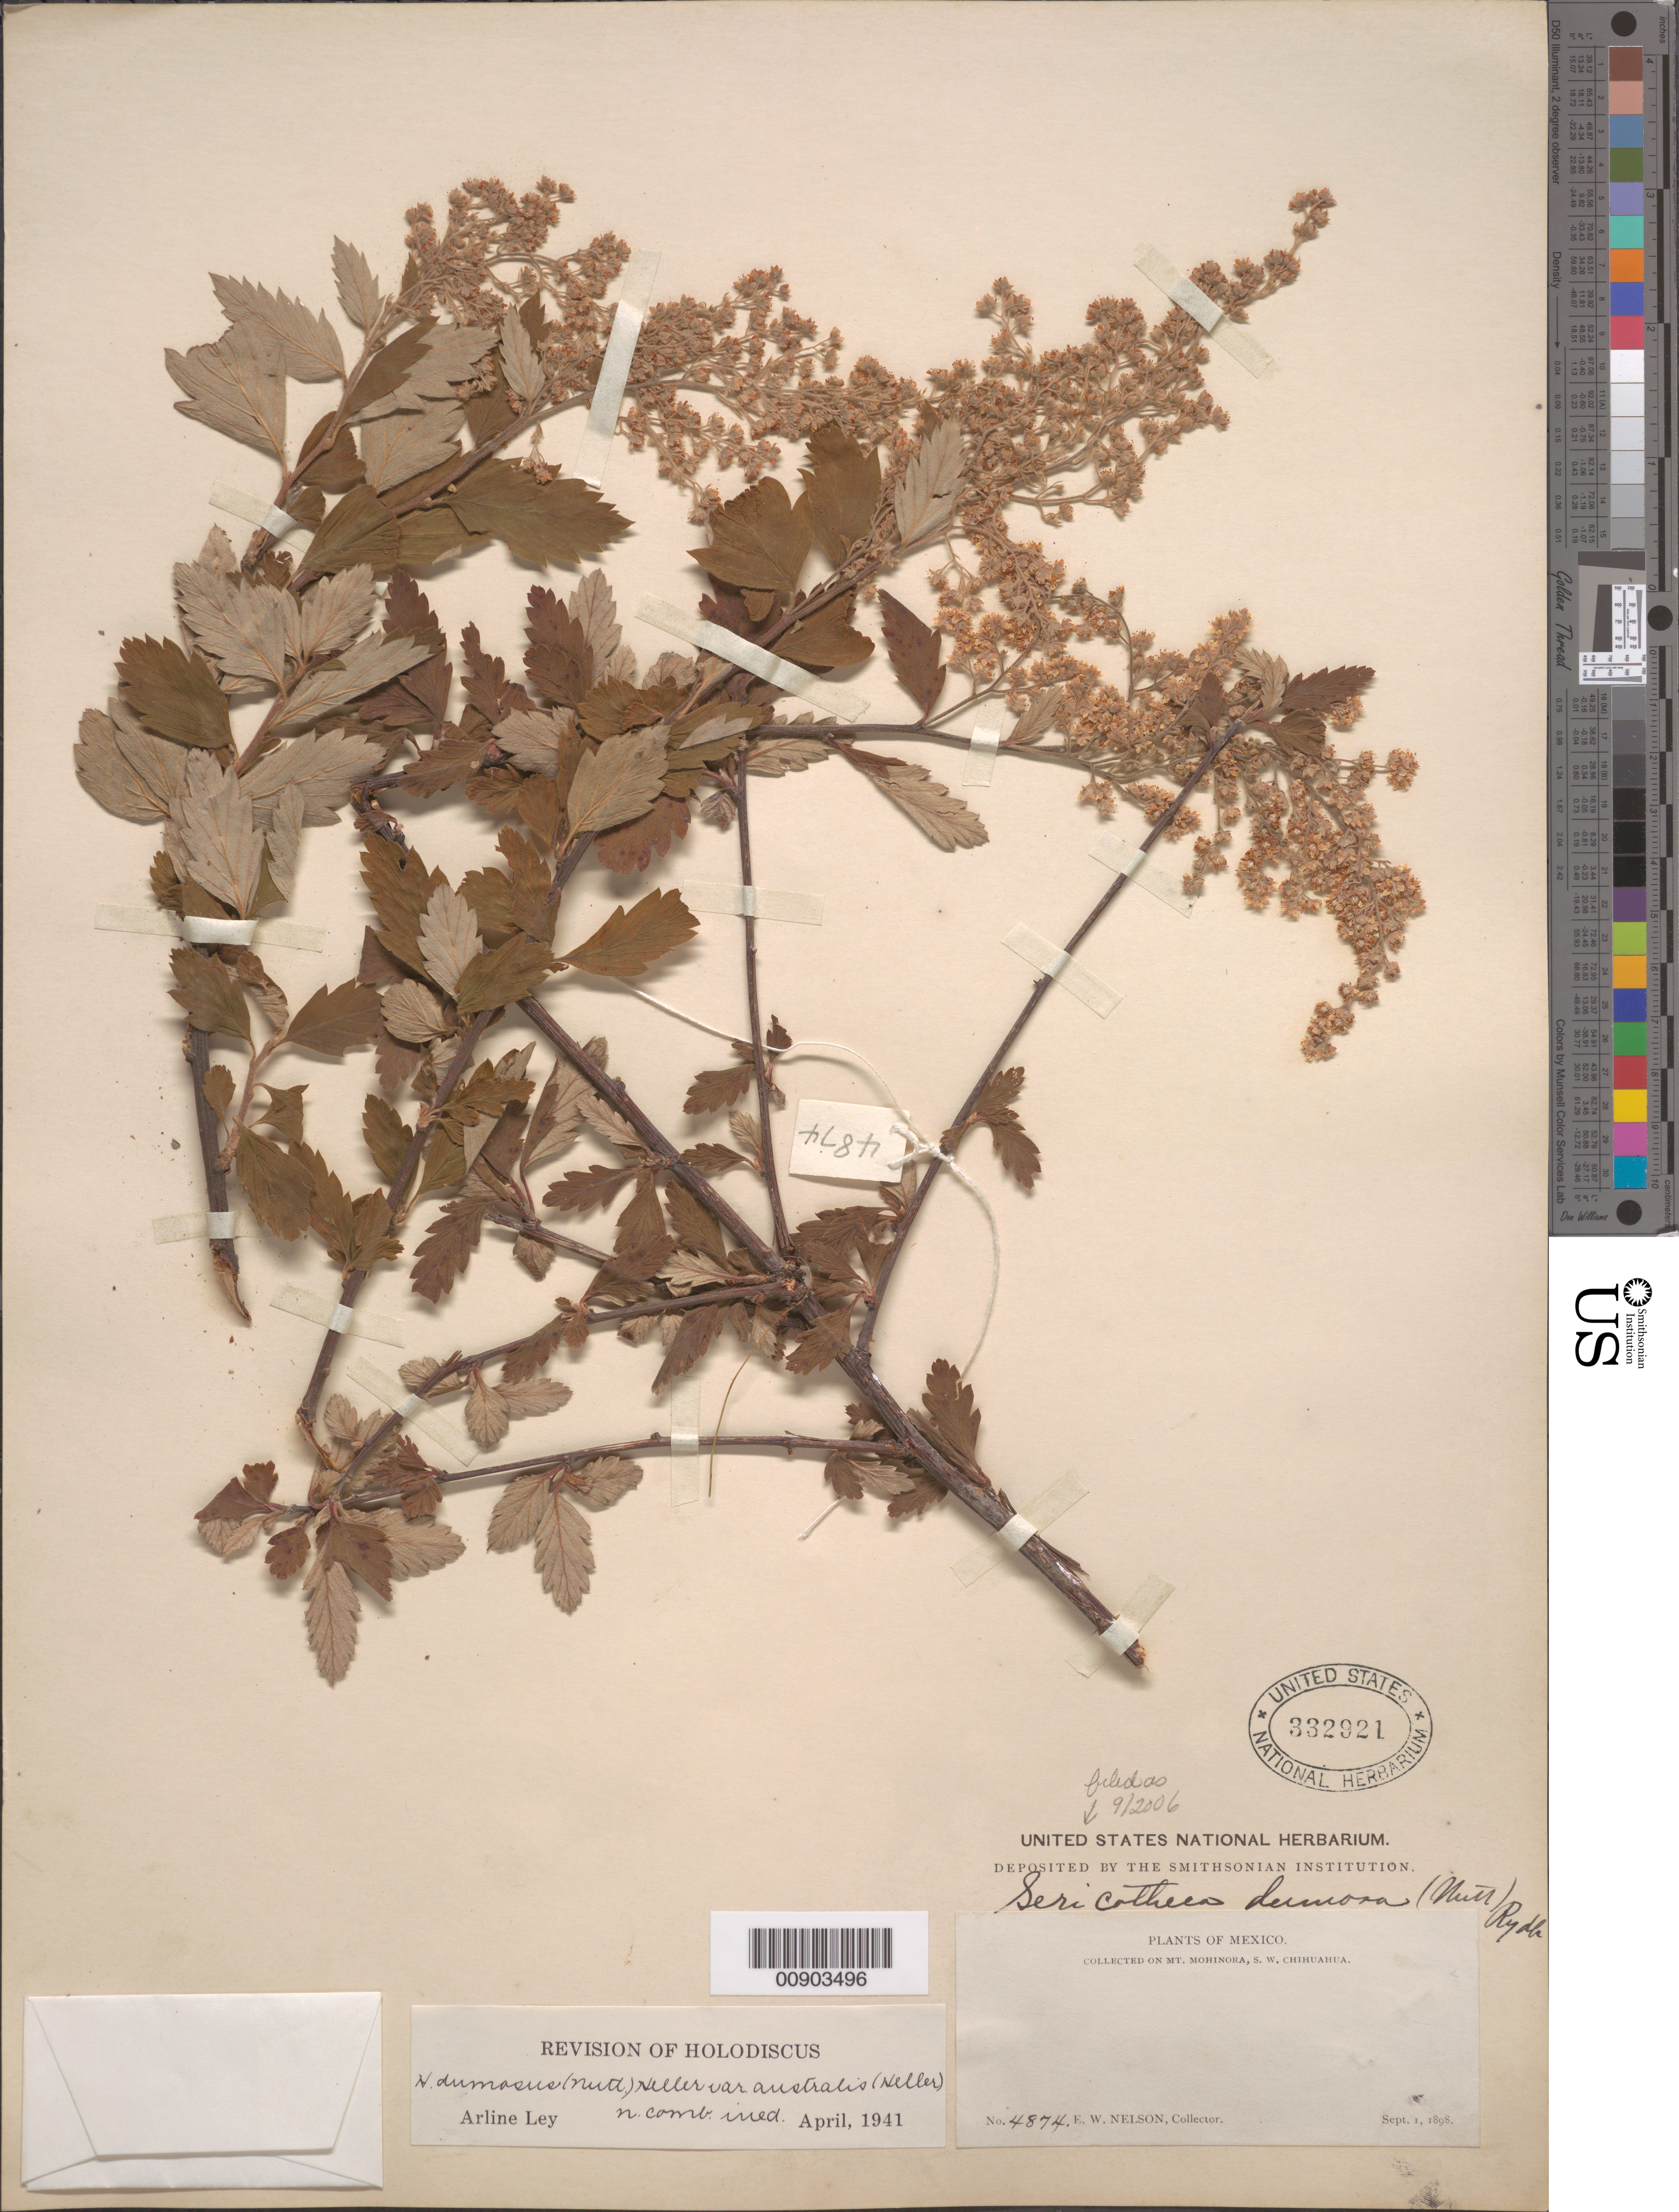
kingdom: Plantae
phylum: Tracheophyta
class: Magnoliopsida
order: Rosales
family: Rosaceae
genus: Holodiscus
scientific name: Holodiscus discolor var. dumosus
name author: Maxim. ex J.M. Coult.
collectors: E. W. Nelson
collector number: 4874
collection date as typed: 01 Sep 1898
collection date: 1898-09-01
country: Mexico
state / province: Chihuahua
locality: Mt. Mohinora, S.W. Chihuahua.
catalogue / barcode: US 332921